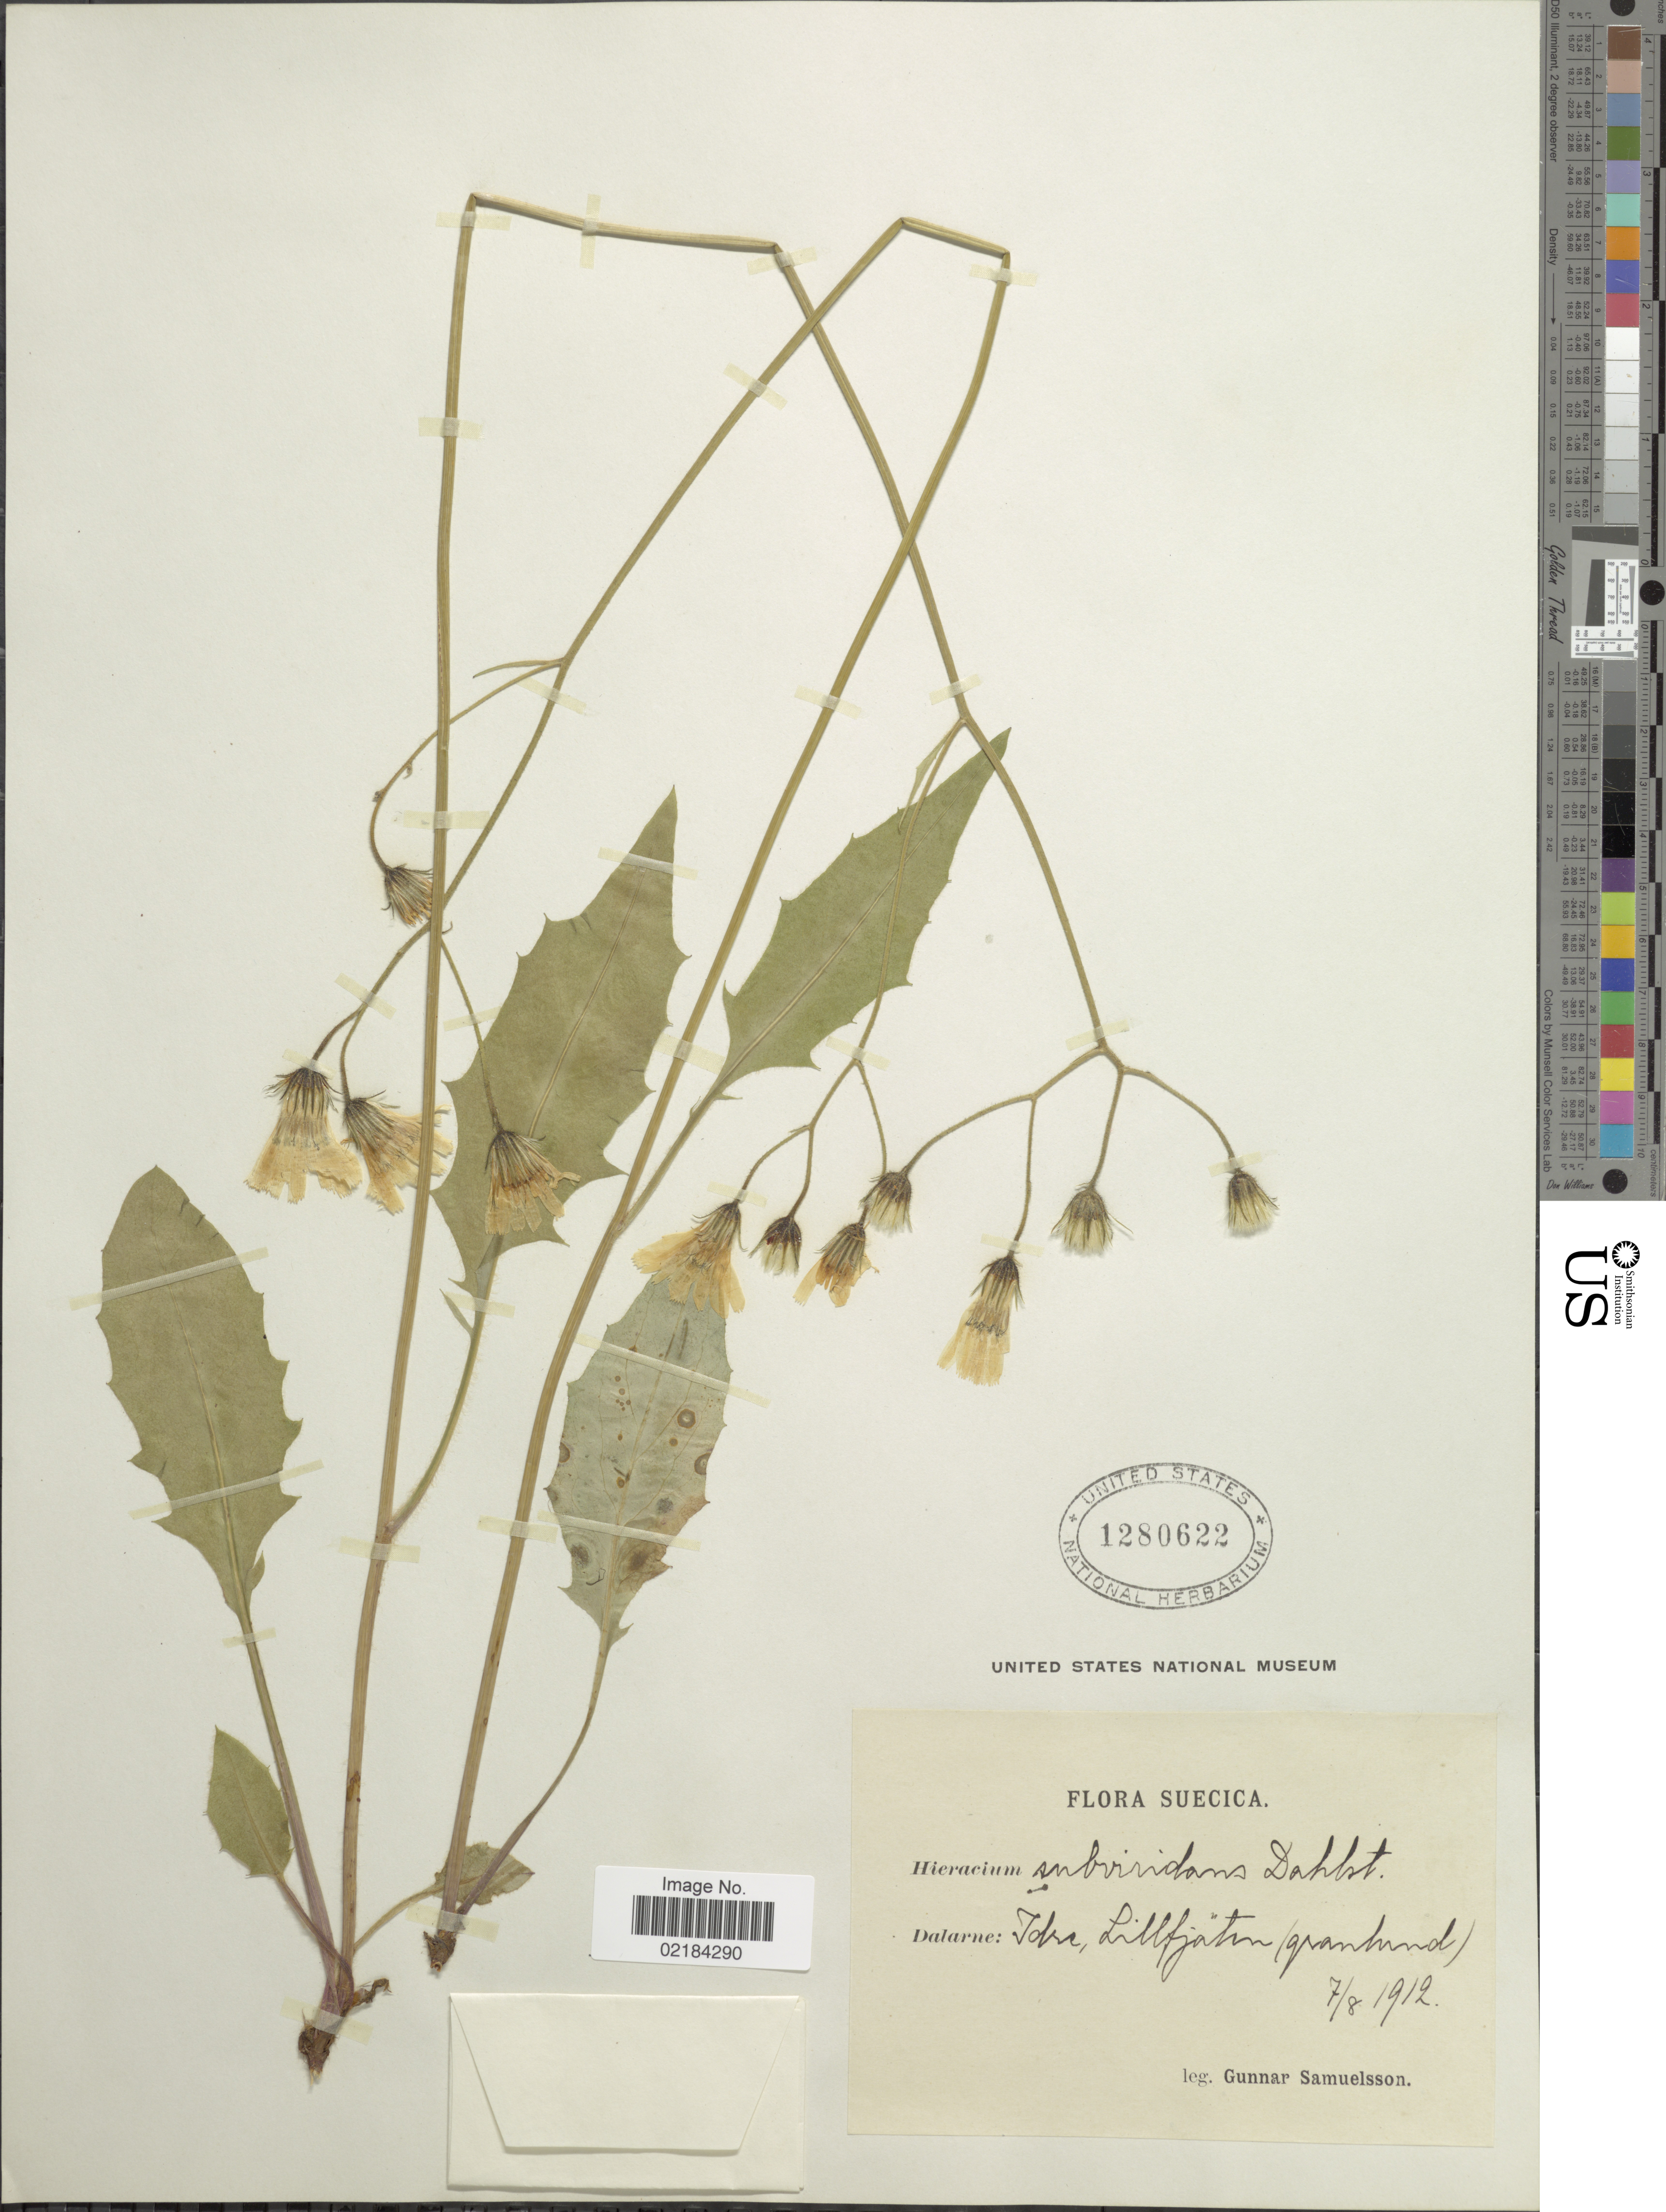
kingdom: Plantae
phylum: Tracheophyta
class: Magnoliopsida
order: Asterales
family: Asteraceae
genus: Hieracium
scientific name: Hieracium subviridans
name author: Dahlst.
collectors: G. Samuelsson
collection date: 1912-08-07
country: Sweden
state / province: Dalarna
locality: Suecica. Dalarne: Idre, Lillfjäten (granlund)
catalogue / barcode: US 1280622